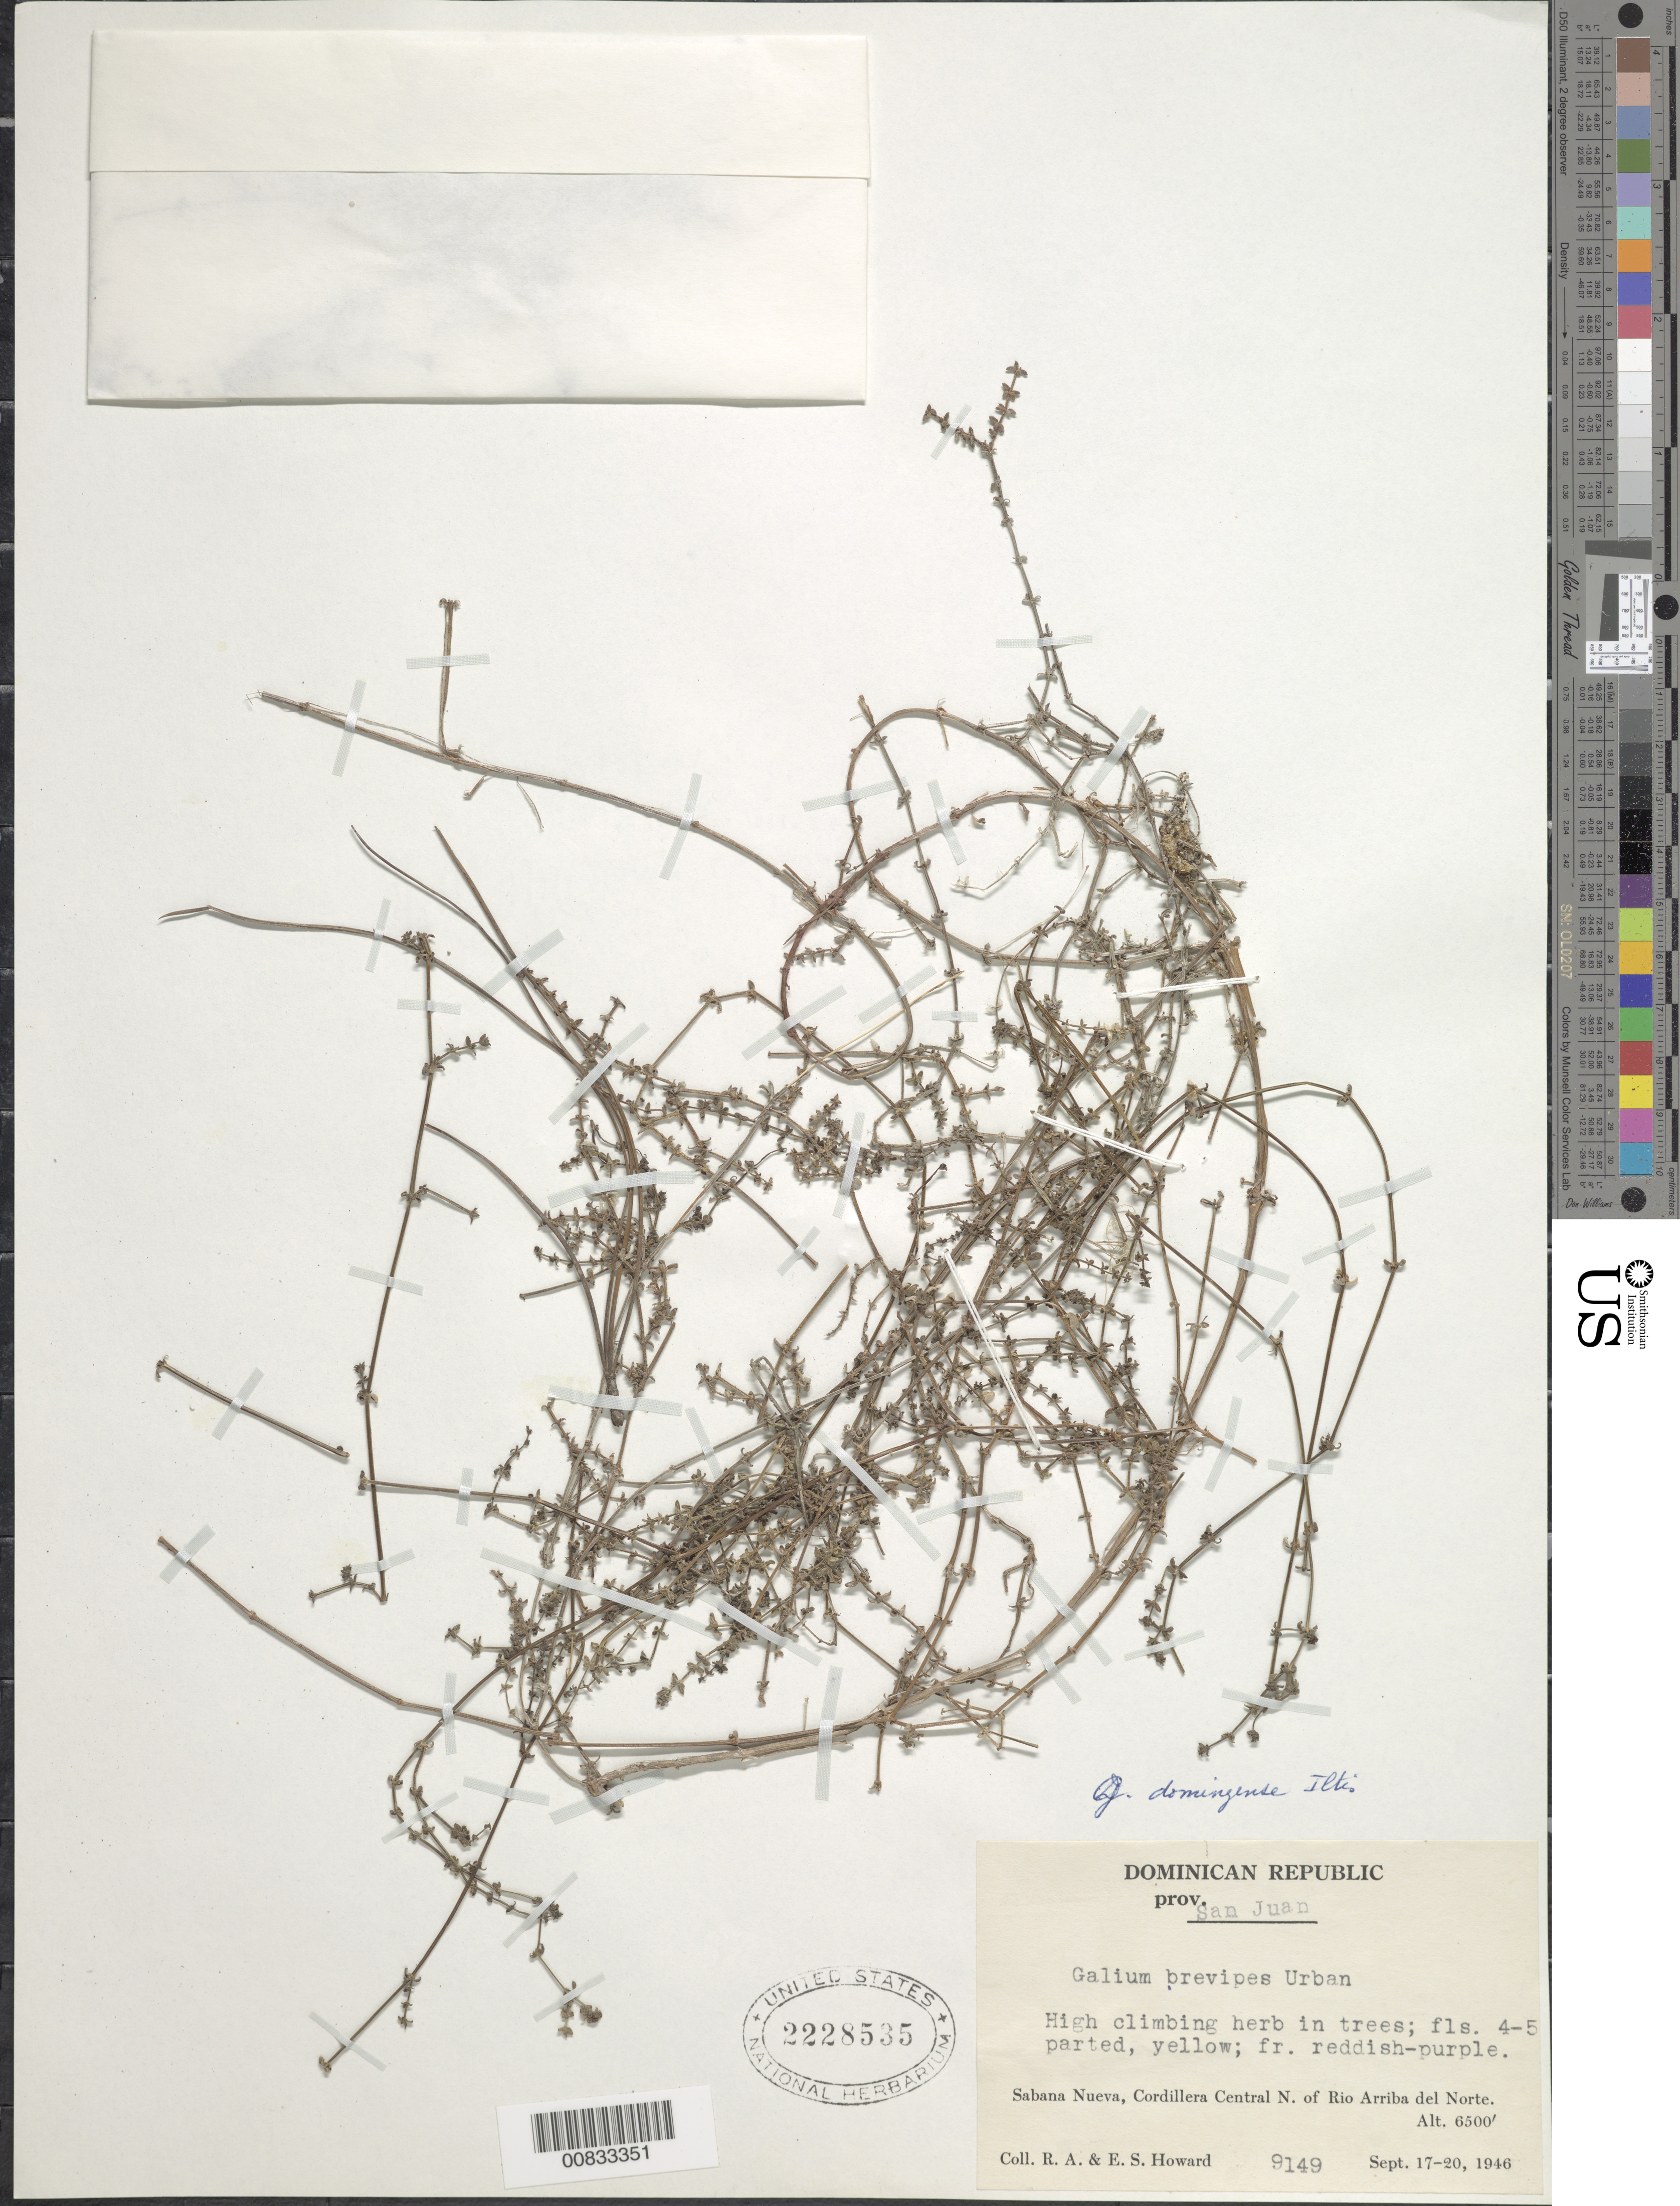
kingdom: Plantae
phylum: Tracheophyta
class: Magnoliopsida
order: Gentianales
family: Rubiaceae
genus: Galium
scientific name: Galium domingense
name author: Iltis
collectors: R. A. Howard & E. S. Howard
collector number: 9149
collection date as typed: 17 Sep 1946 to 20 Sep 1946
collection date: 1946-09-17/1946-09-20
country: Dominican Republic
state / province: San Juan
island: Hispaniola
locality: Sabana Nueva, Cordillera Central N. of Rio Arriba del Norte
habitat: In trees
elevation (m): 1981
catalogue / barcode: US 2228535